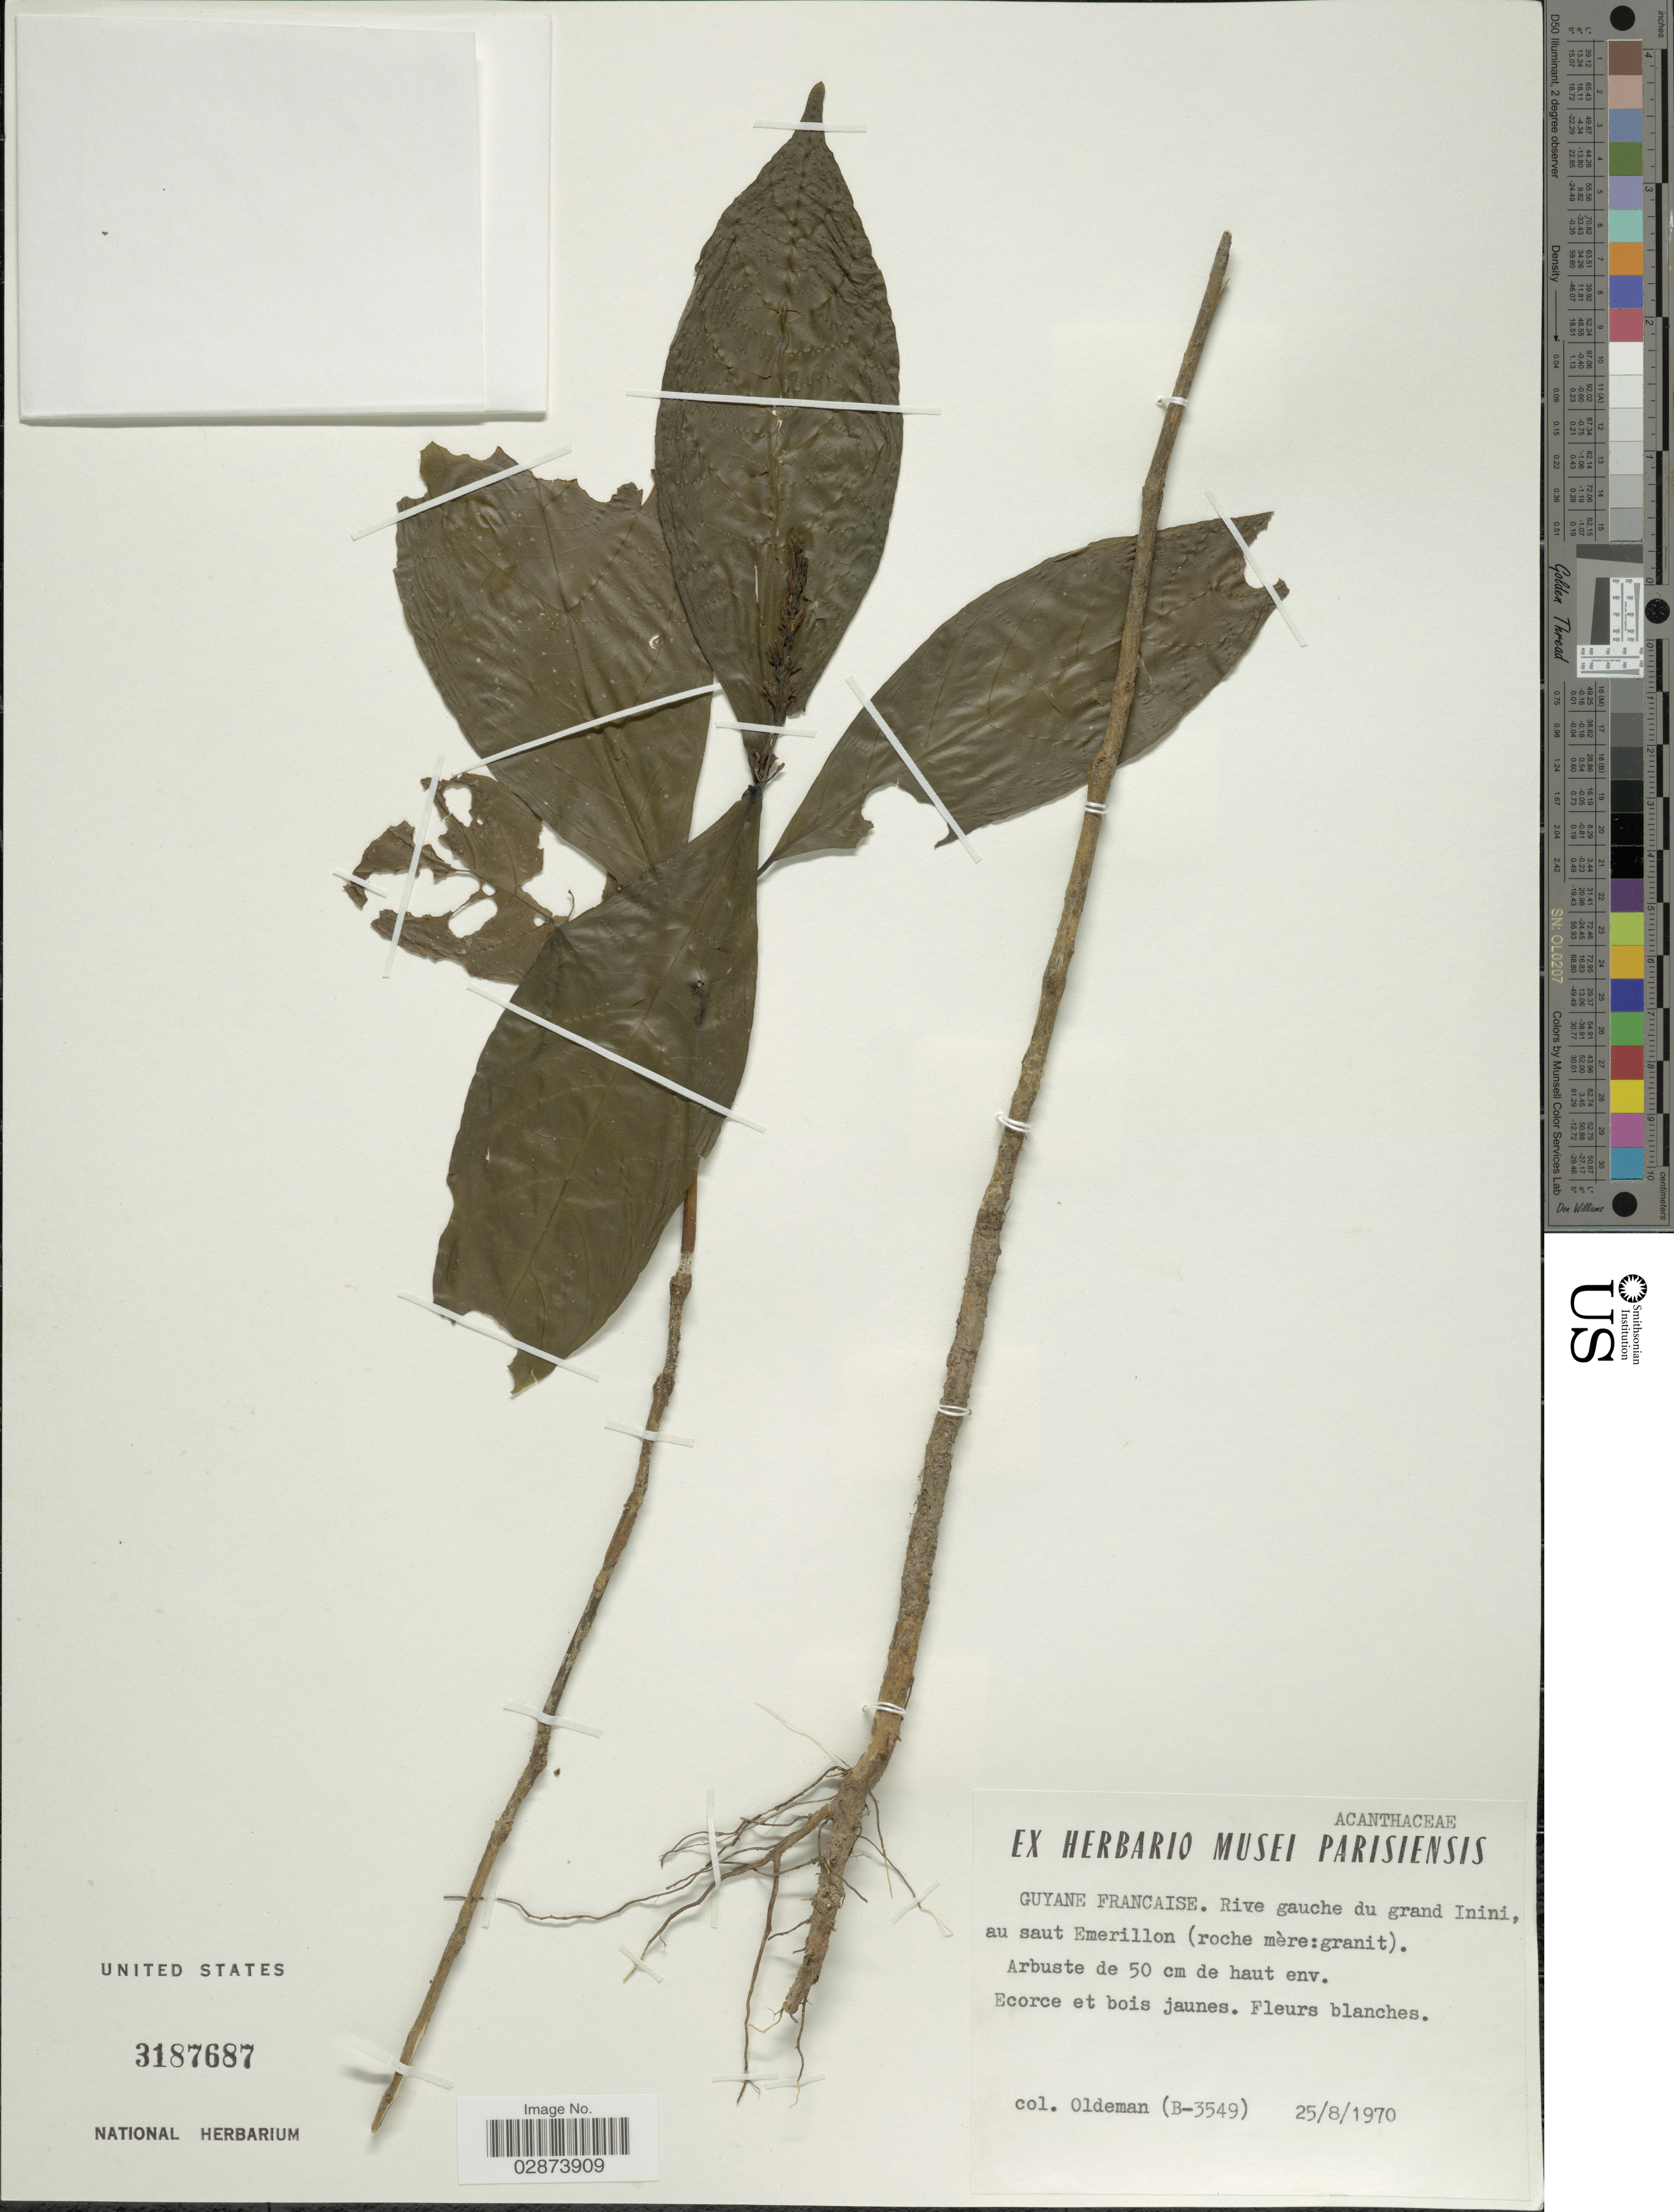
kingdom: Plantae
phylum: Tracheophyta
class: Magnoliopsida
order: Lamiales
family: Acanthaceae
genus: Pulchranthus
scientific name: Pulchranthus variegatus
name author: (Aubl.) V.M. Baum et al.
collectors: -- Oldeman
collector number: B-3549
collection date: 1970-08-25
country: French Guiana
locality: Rive gauche du grand Inini, au saut Emerillon (roche mère: granit).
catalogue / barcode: US 3187687